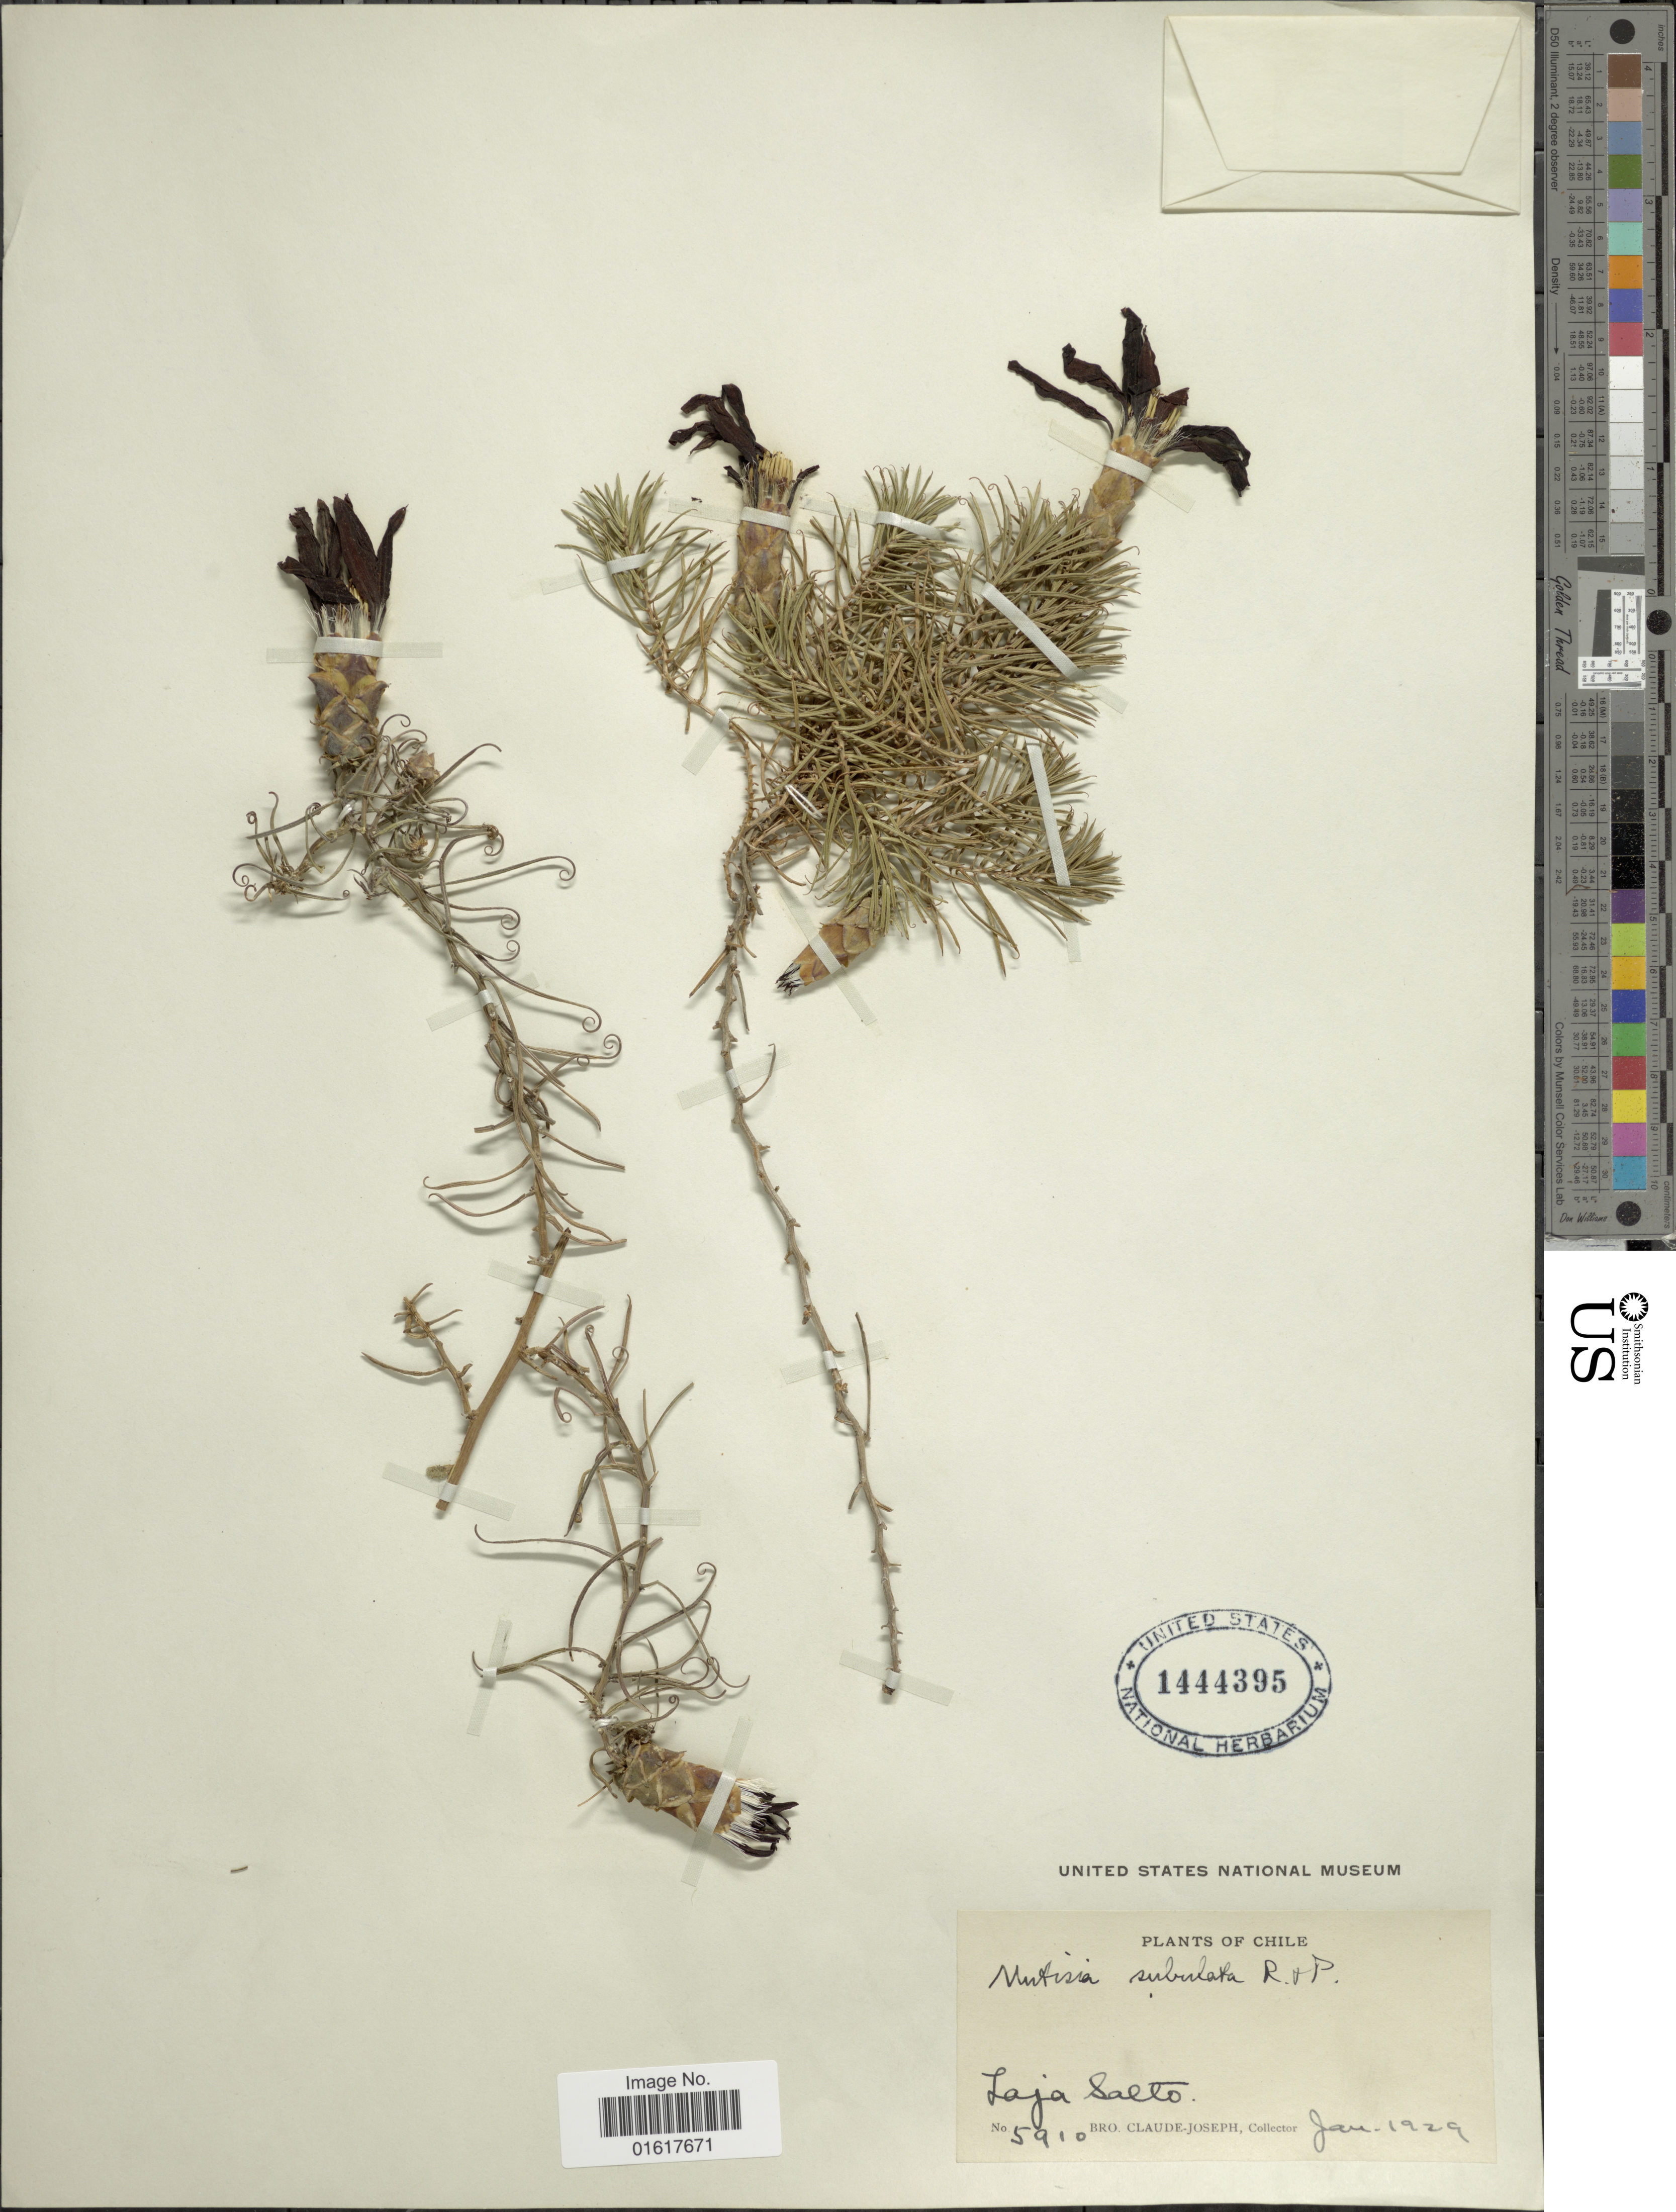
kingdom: Plantae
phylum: Tracheophyta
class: Magnoliopsida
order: Asterales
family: Asteraceae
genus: Mutisia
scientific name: Mutisia subulata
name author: Ruiz & Pav.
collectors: Bro. Claude-Joseph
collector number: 5910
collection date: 1929-01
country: Chile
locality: Laja Salto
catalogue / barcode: US 1444395